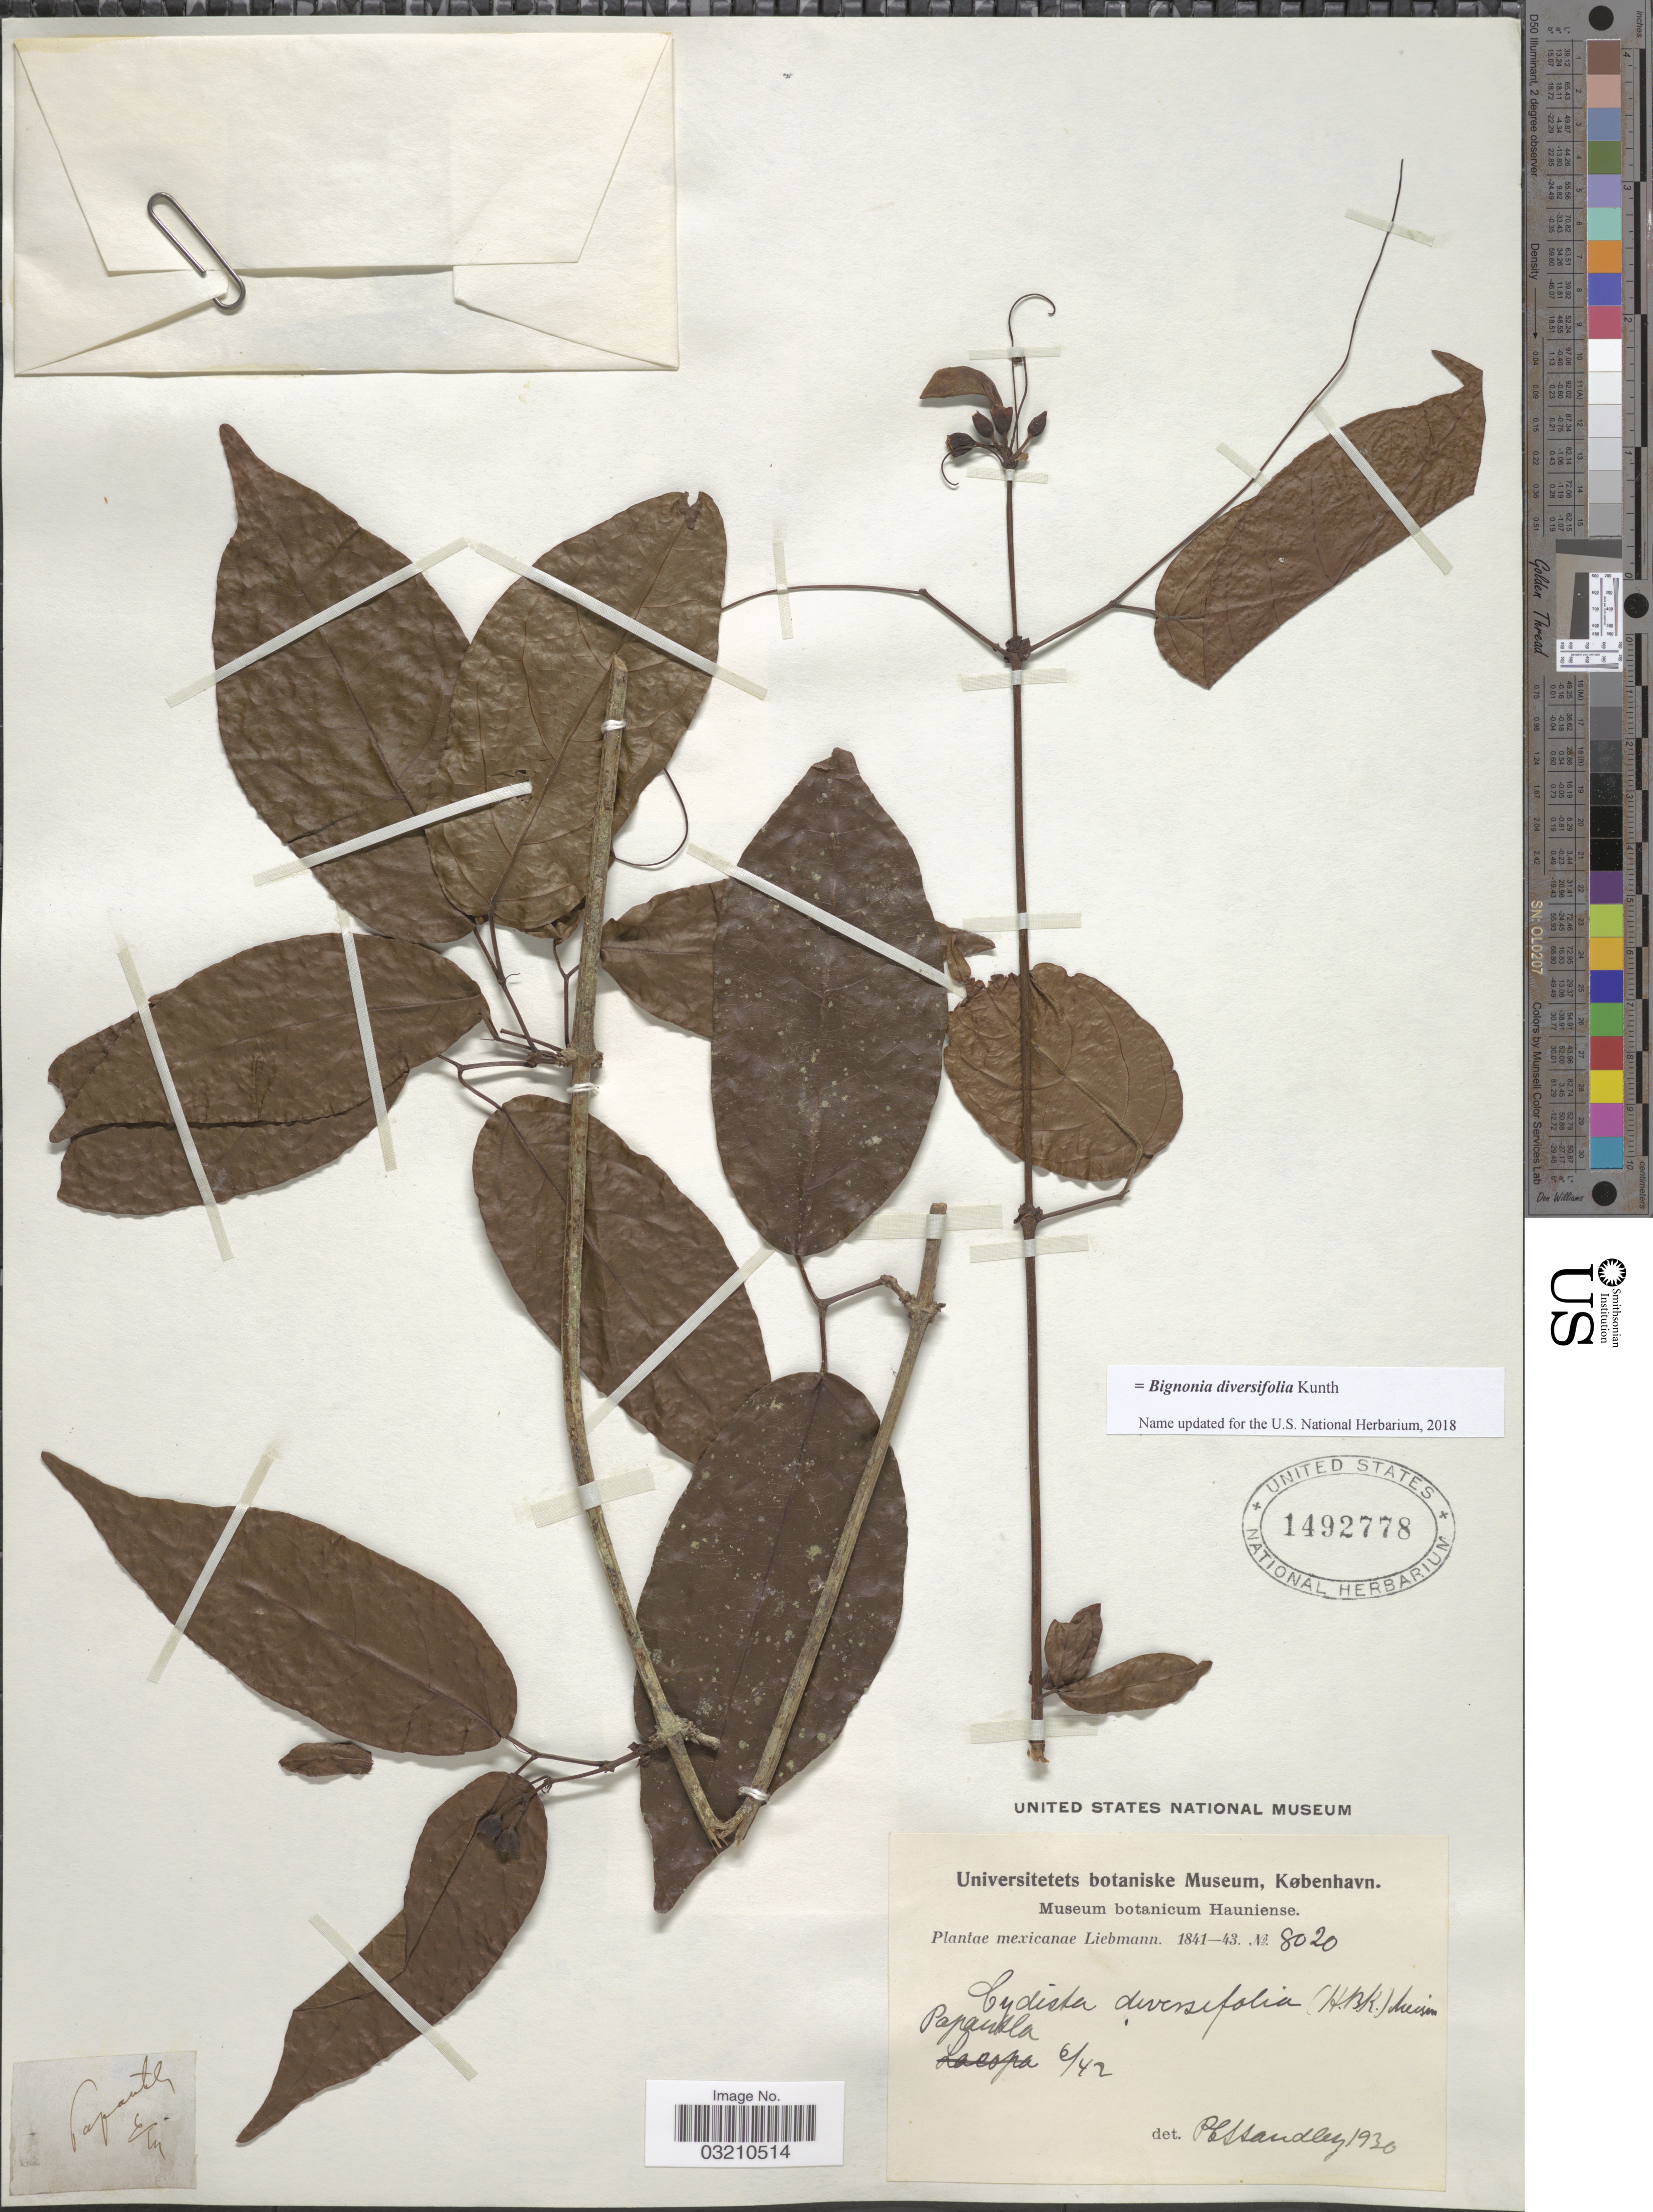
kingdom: Plantae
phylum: Tracheophyta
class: Magnoliopsida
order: Lamiales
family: Bignoniaceae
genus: Bignonia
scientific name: Bignonia diversifolia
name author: Kunth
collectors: Liebmann, --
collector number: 8020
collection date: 1842-06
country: Mexico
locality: Papantla.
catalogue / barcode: US 1492778